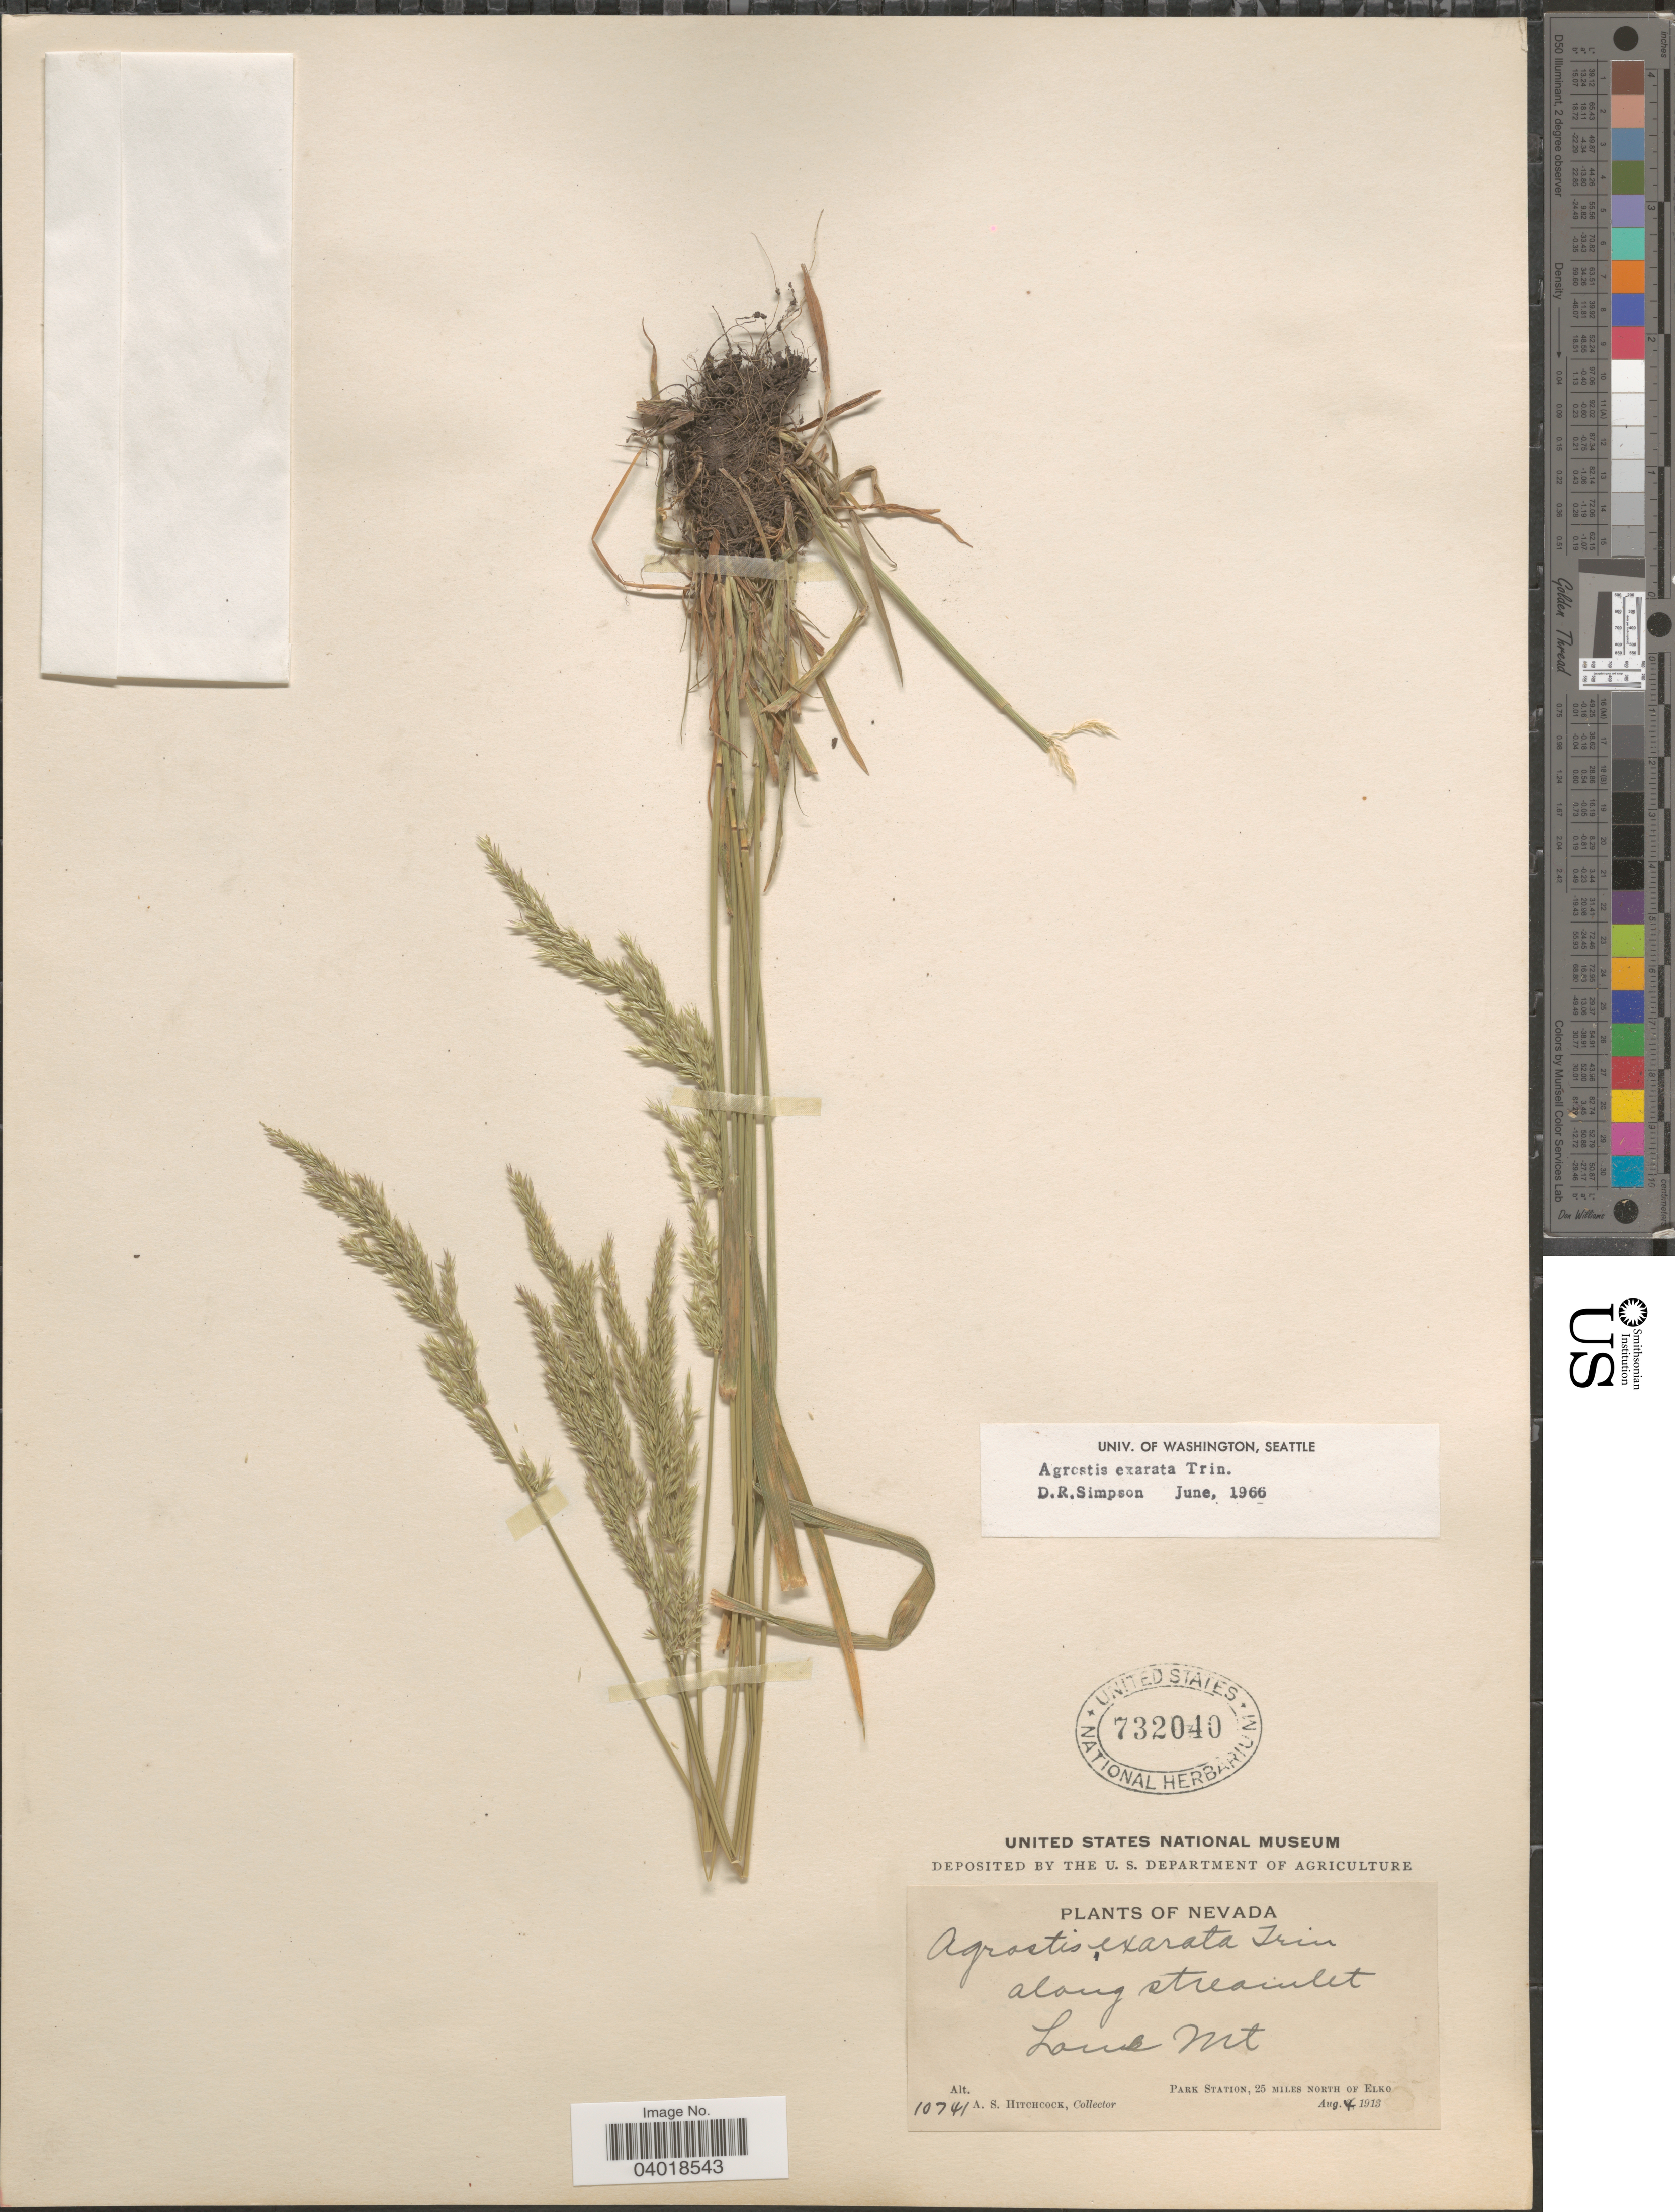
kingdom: Plantae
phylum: Tracheophyta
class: Liliopsida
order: Poales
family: Poaceae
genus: Agrostis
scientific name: Agrostis exarata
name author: Trin.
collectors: A. S. Hitchcock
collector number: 10741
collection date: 1913-08-04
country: United States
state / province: Nevada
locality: Lone Mt. Park Station, 25 miles North of Elko.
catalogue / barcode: US 732040